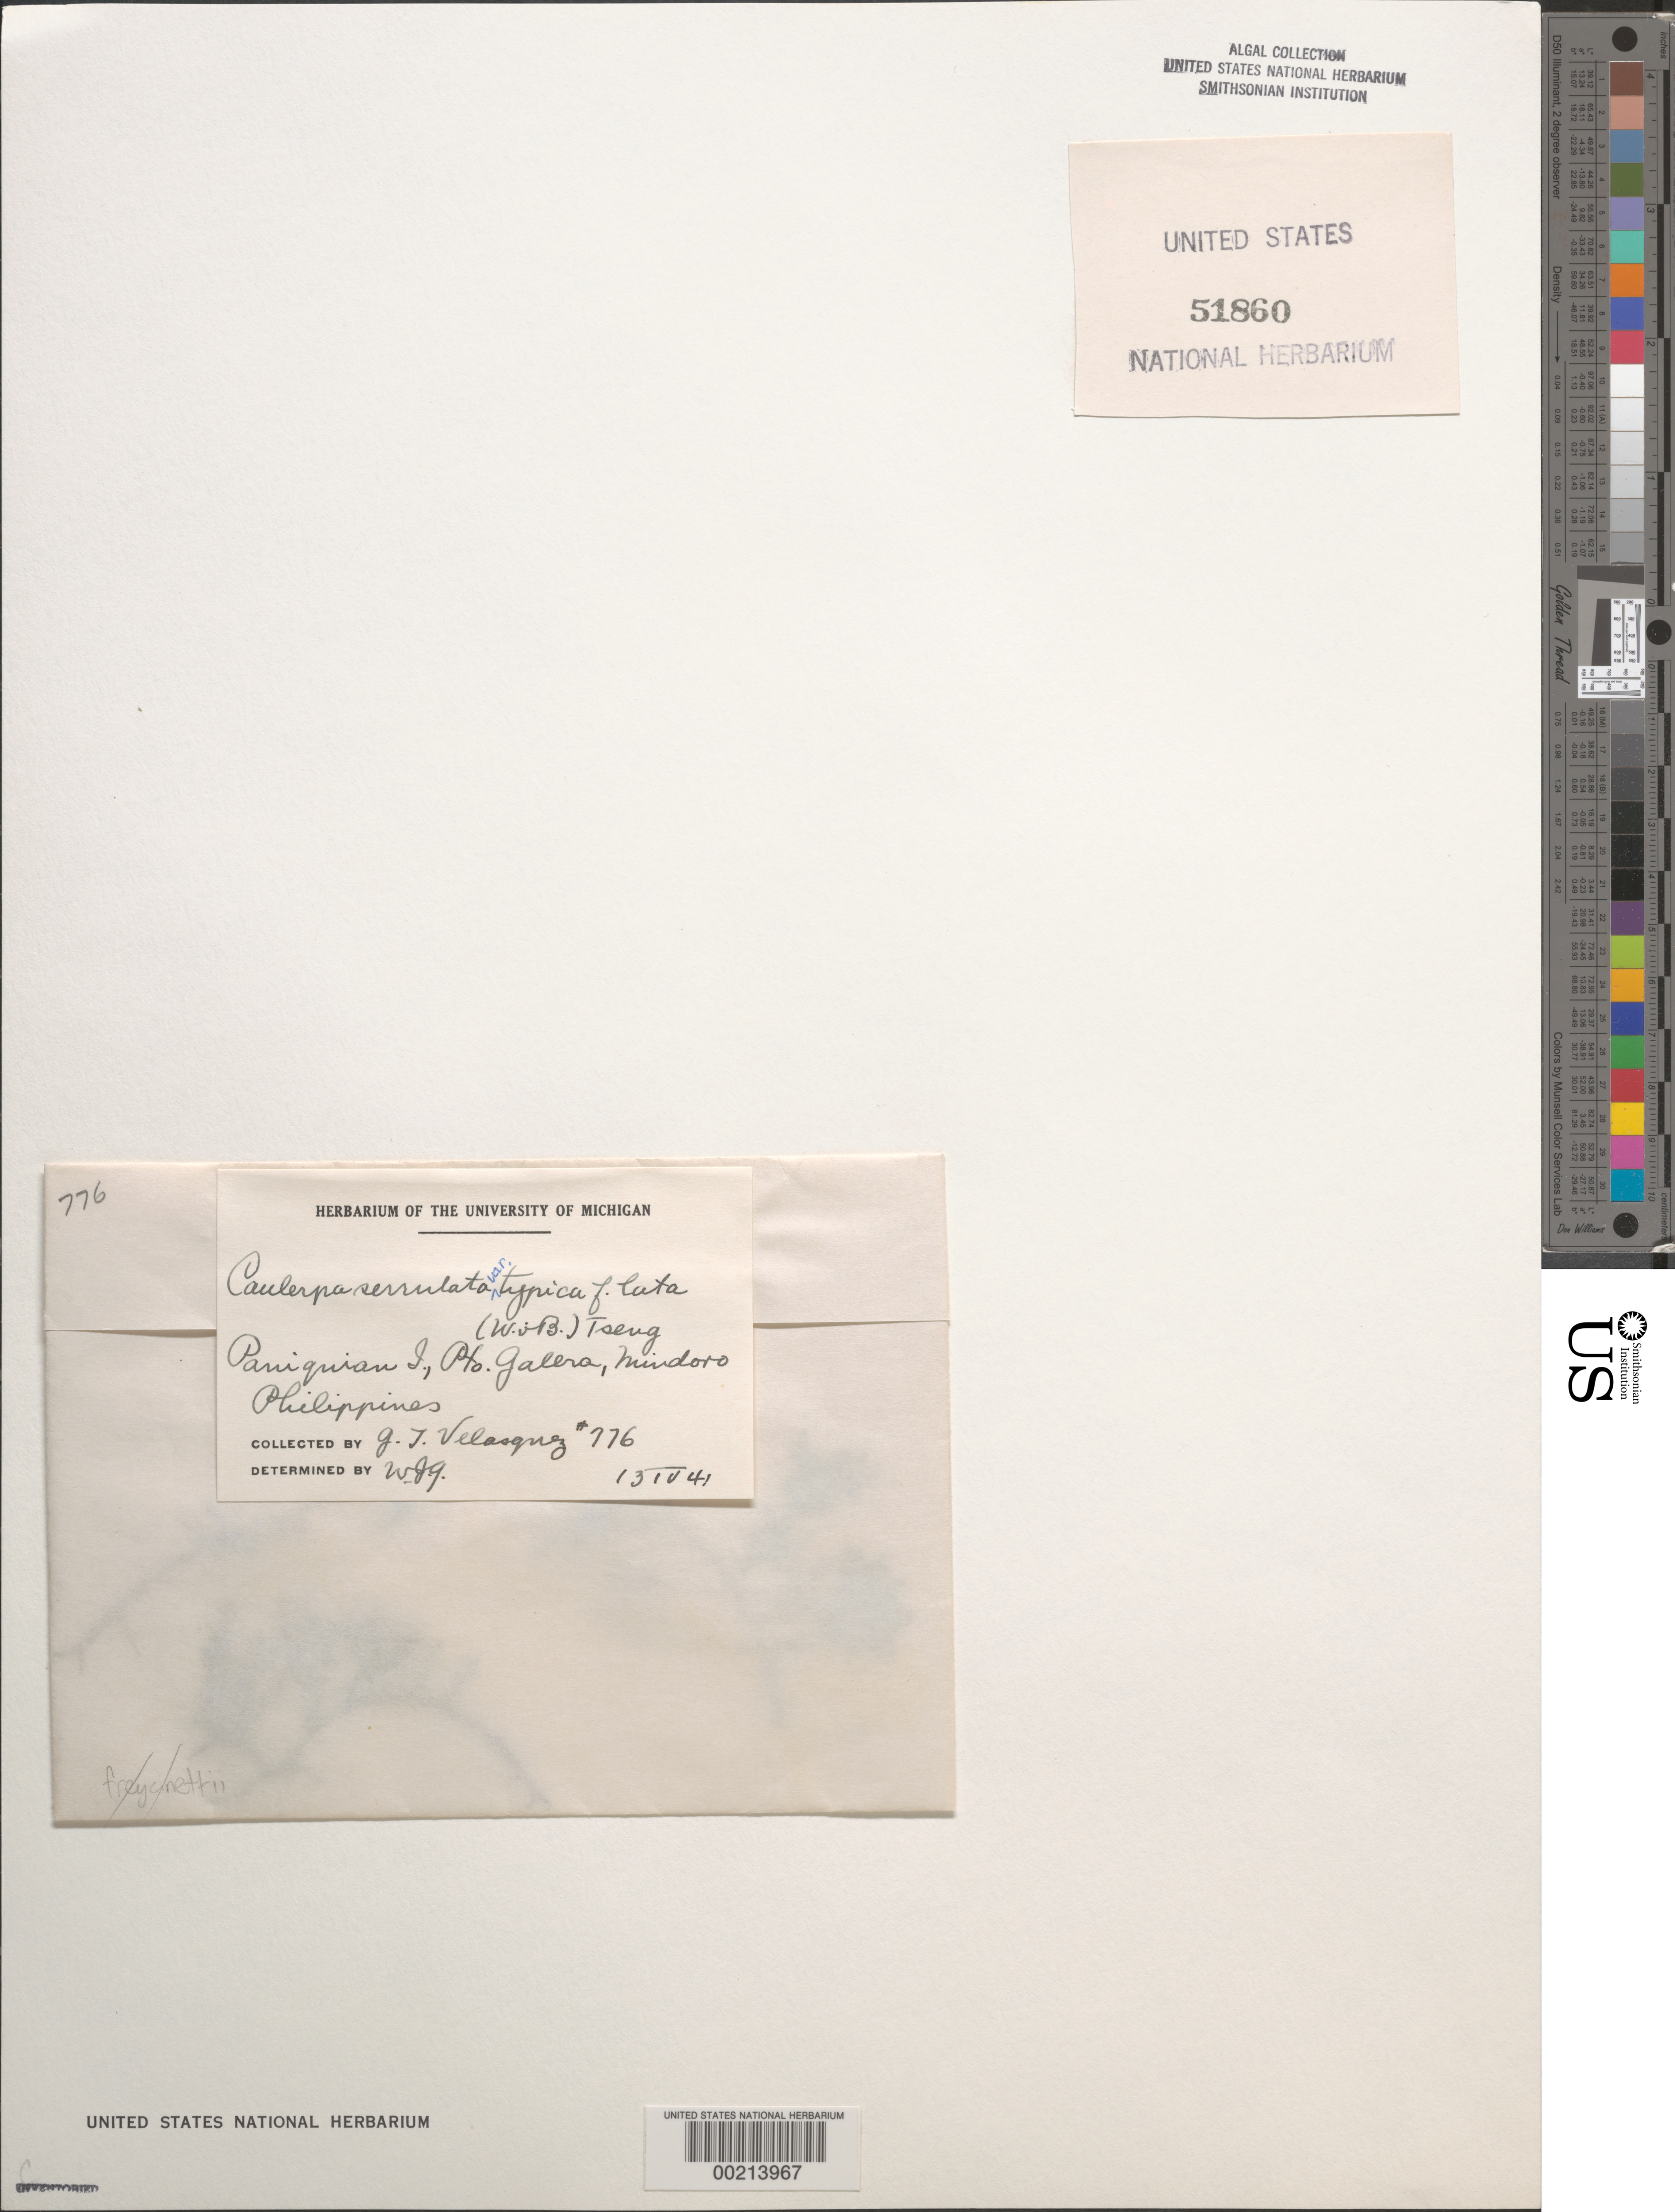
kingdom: Plantae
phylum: Chlorophyta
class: Ulvophyceae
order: Bryopsidales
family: Caulerpaceae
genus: Caulerpa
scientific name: Caulerpa serrulata var. typica forma lata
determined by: Gilbert, W. J.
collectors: G. Velasquez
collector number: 776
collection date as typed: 13 Apr 1941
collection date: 1941-04-13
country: Philippines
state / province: Mimaropa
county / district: Mindoro Oriental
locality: Puerto galera, paniquian island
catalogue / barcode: US 51860